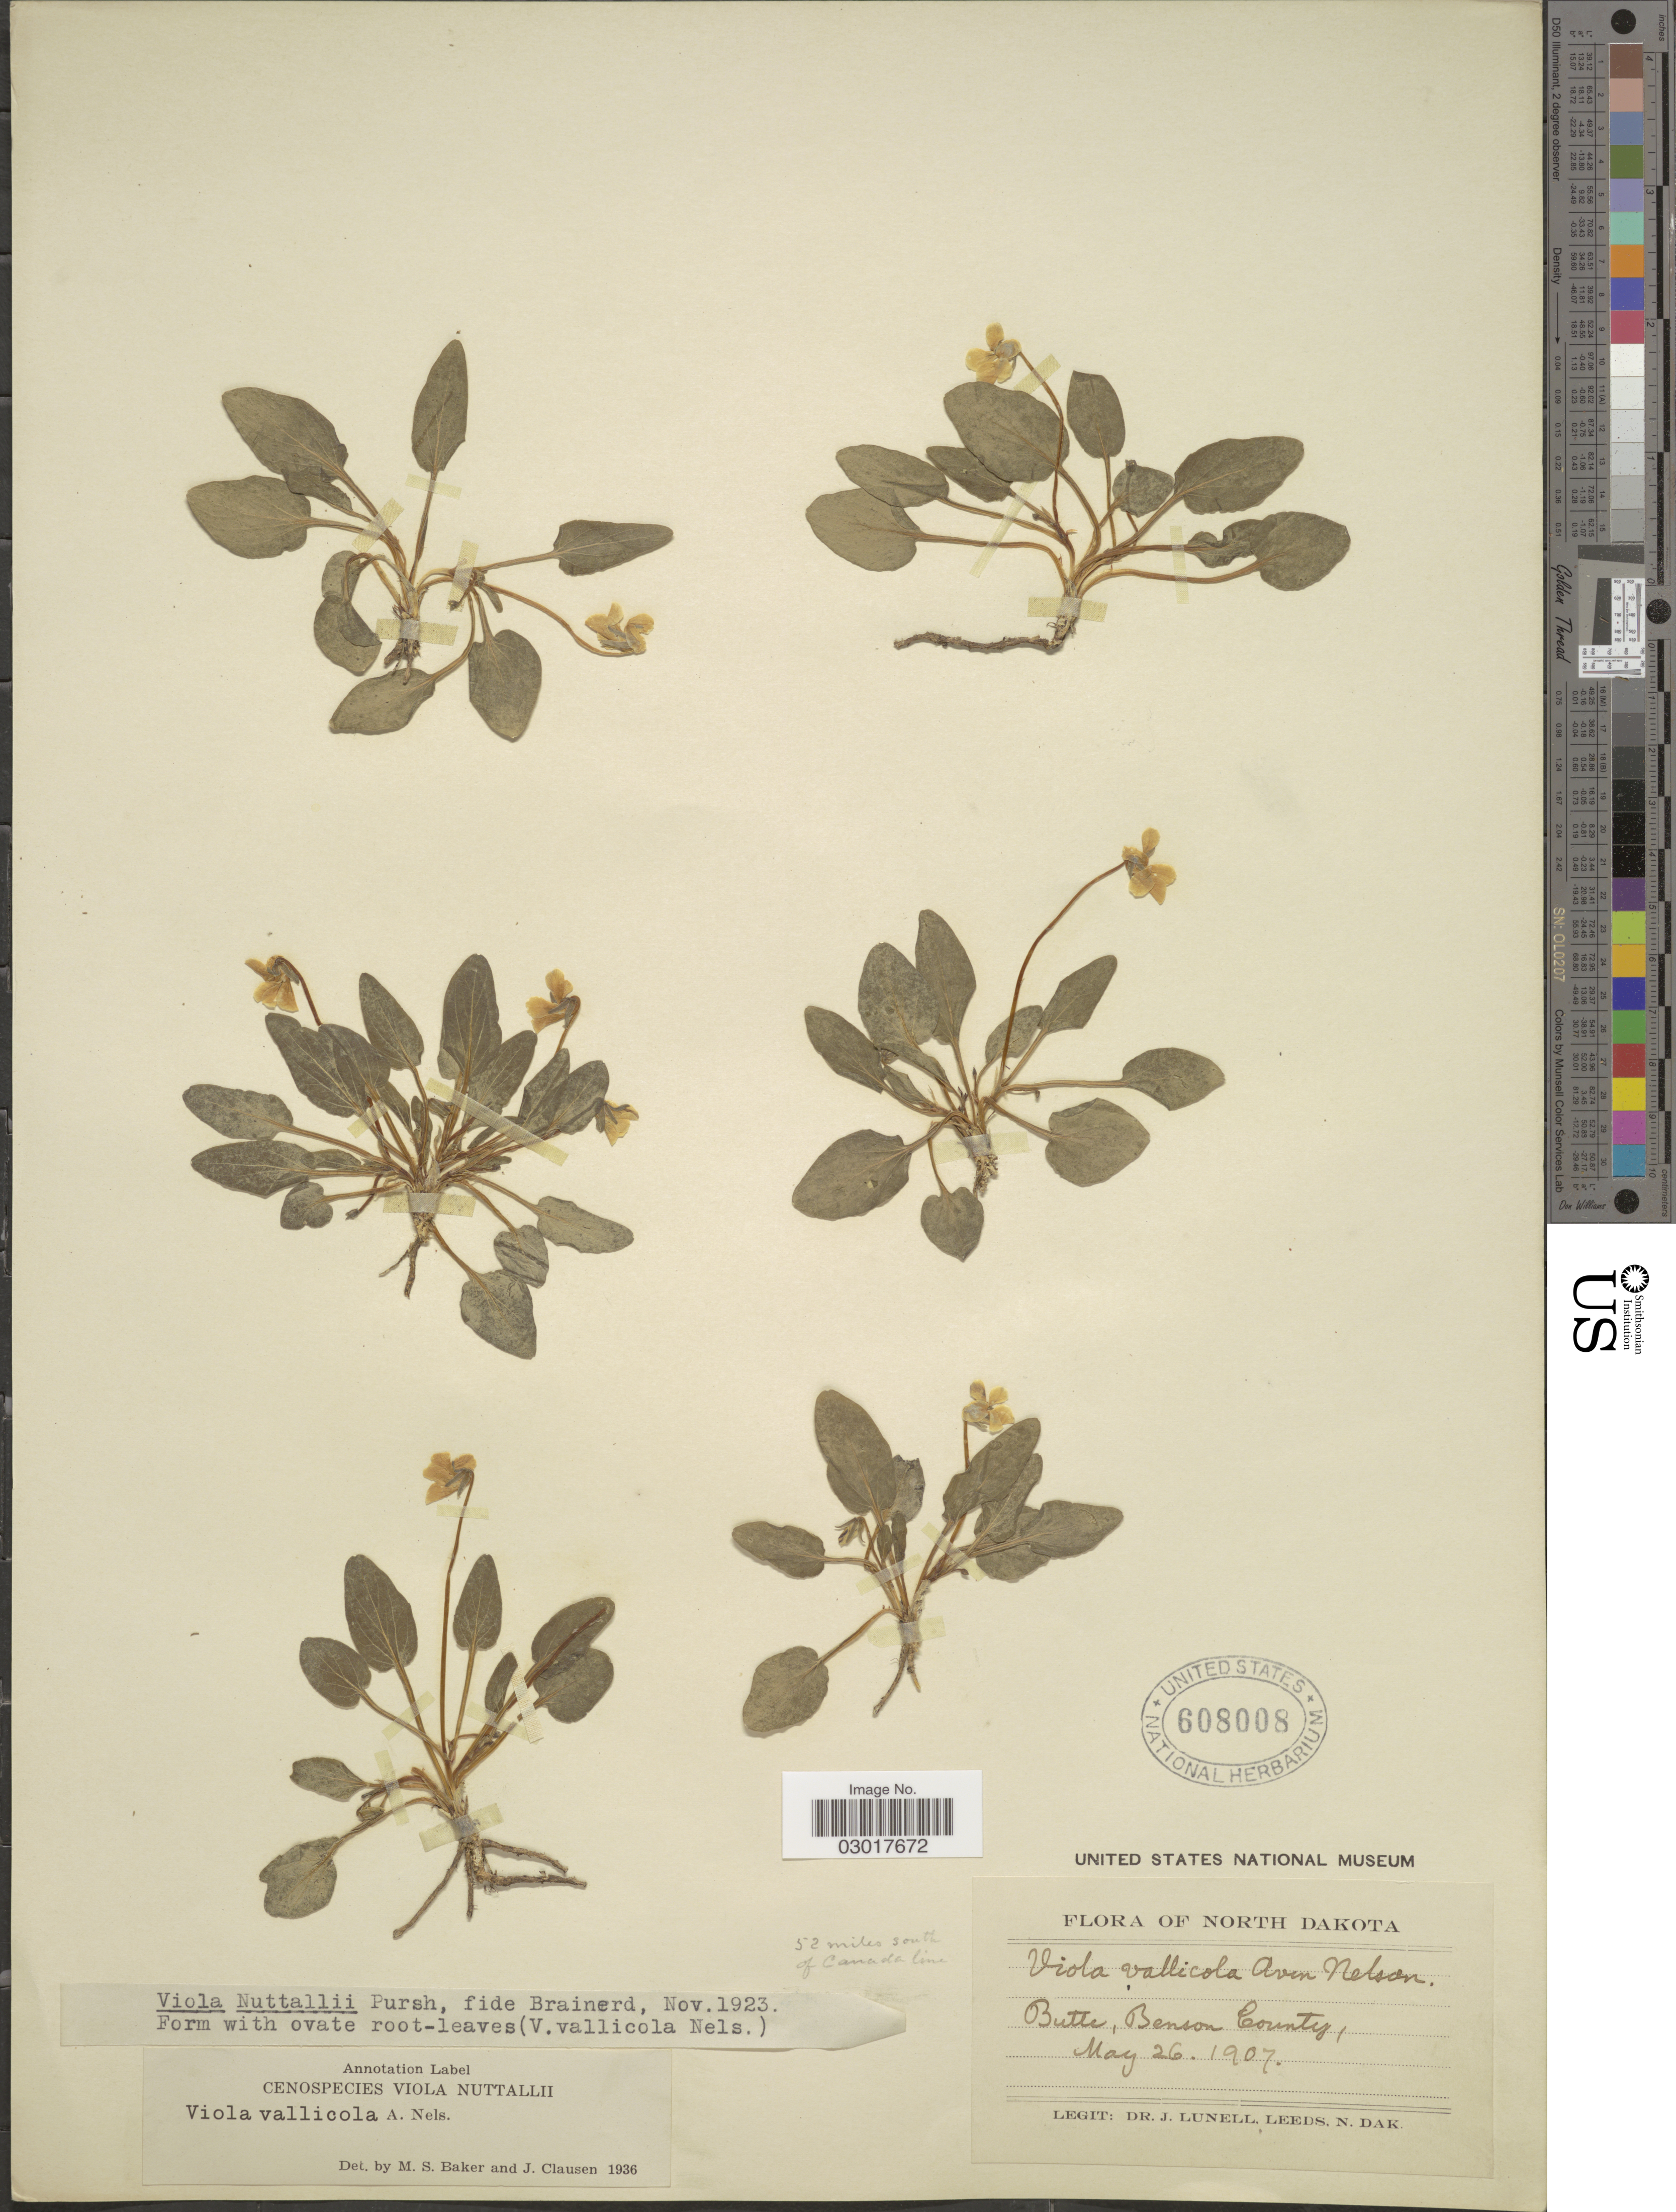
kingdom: Plantae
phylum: Tracheophyta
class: Magnoliopsida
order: Malpighiales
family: Violaceae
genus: Viola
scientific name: Viola vallicola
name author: A. Nelson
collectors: J. Lunell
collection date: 1907-05-26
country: United States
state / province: North Dakota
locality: Butte, Benson County. 52 miles south of Canada line.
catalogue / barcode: US 608008